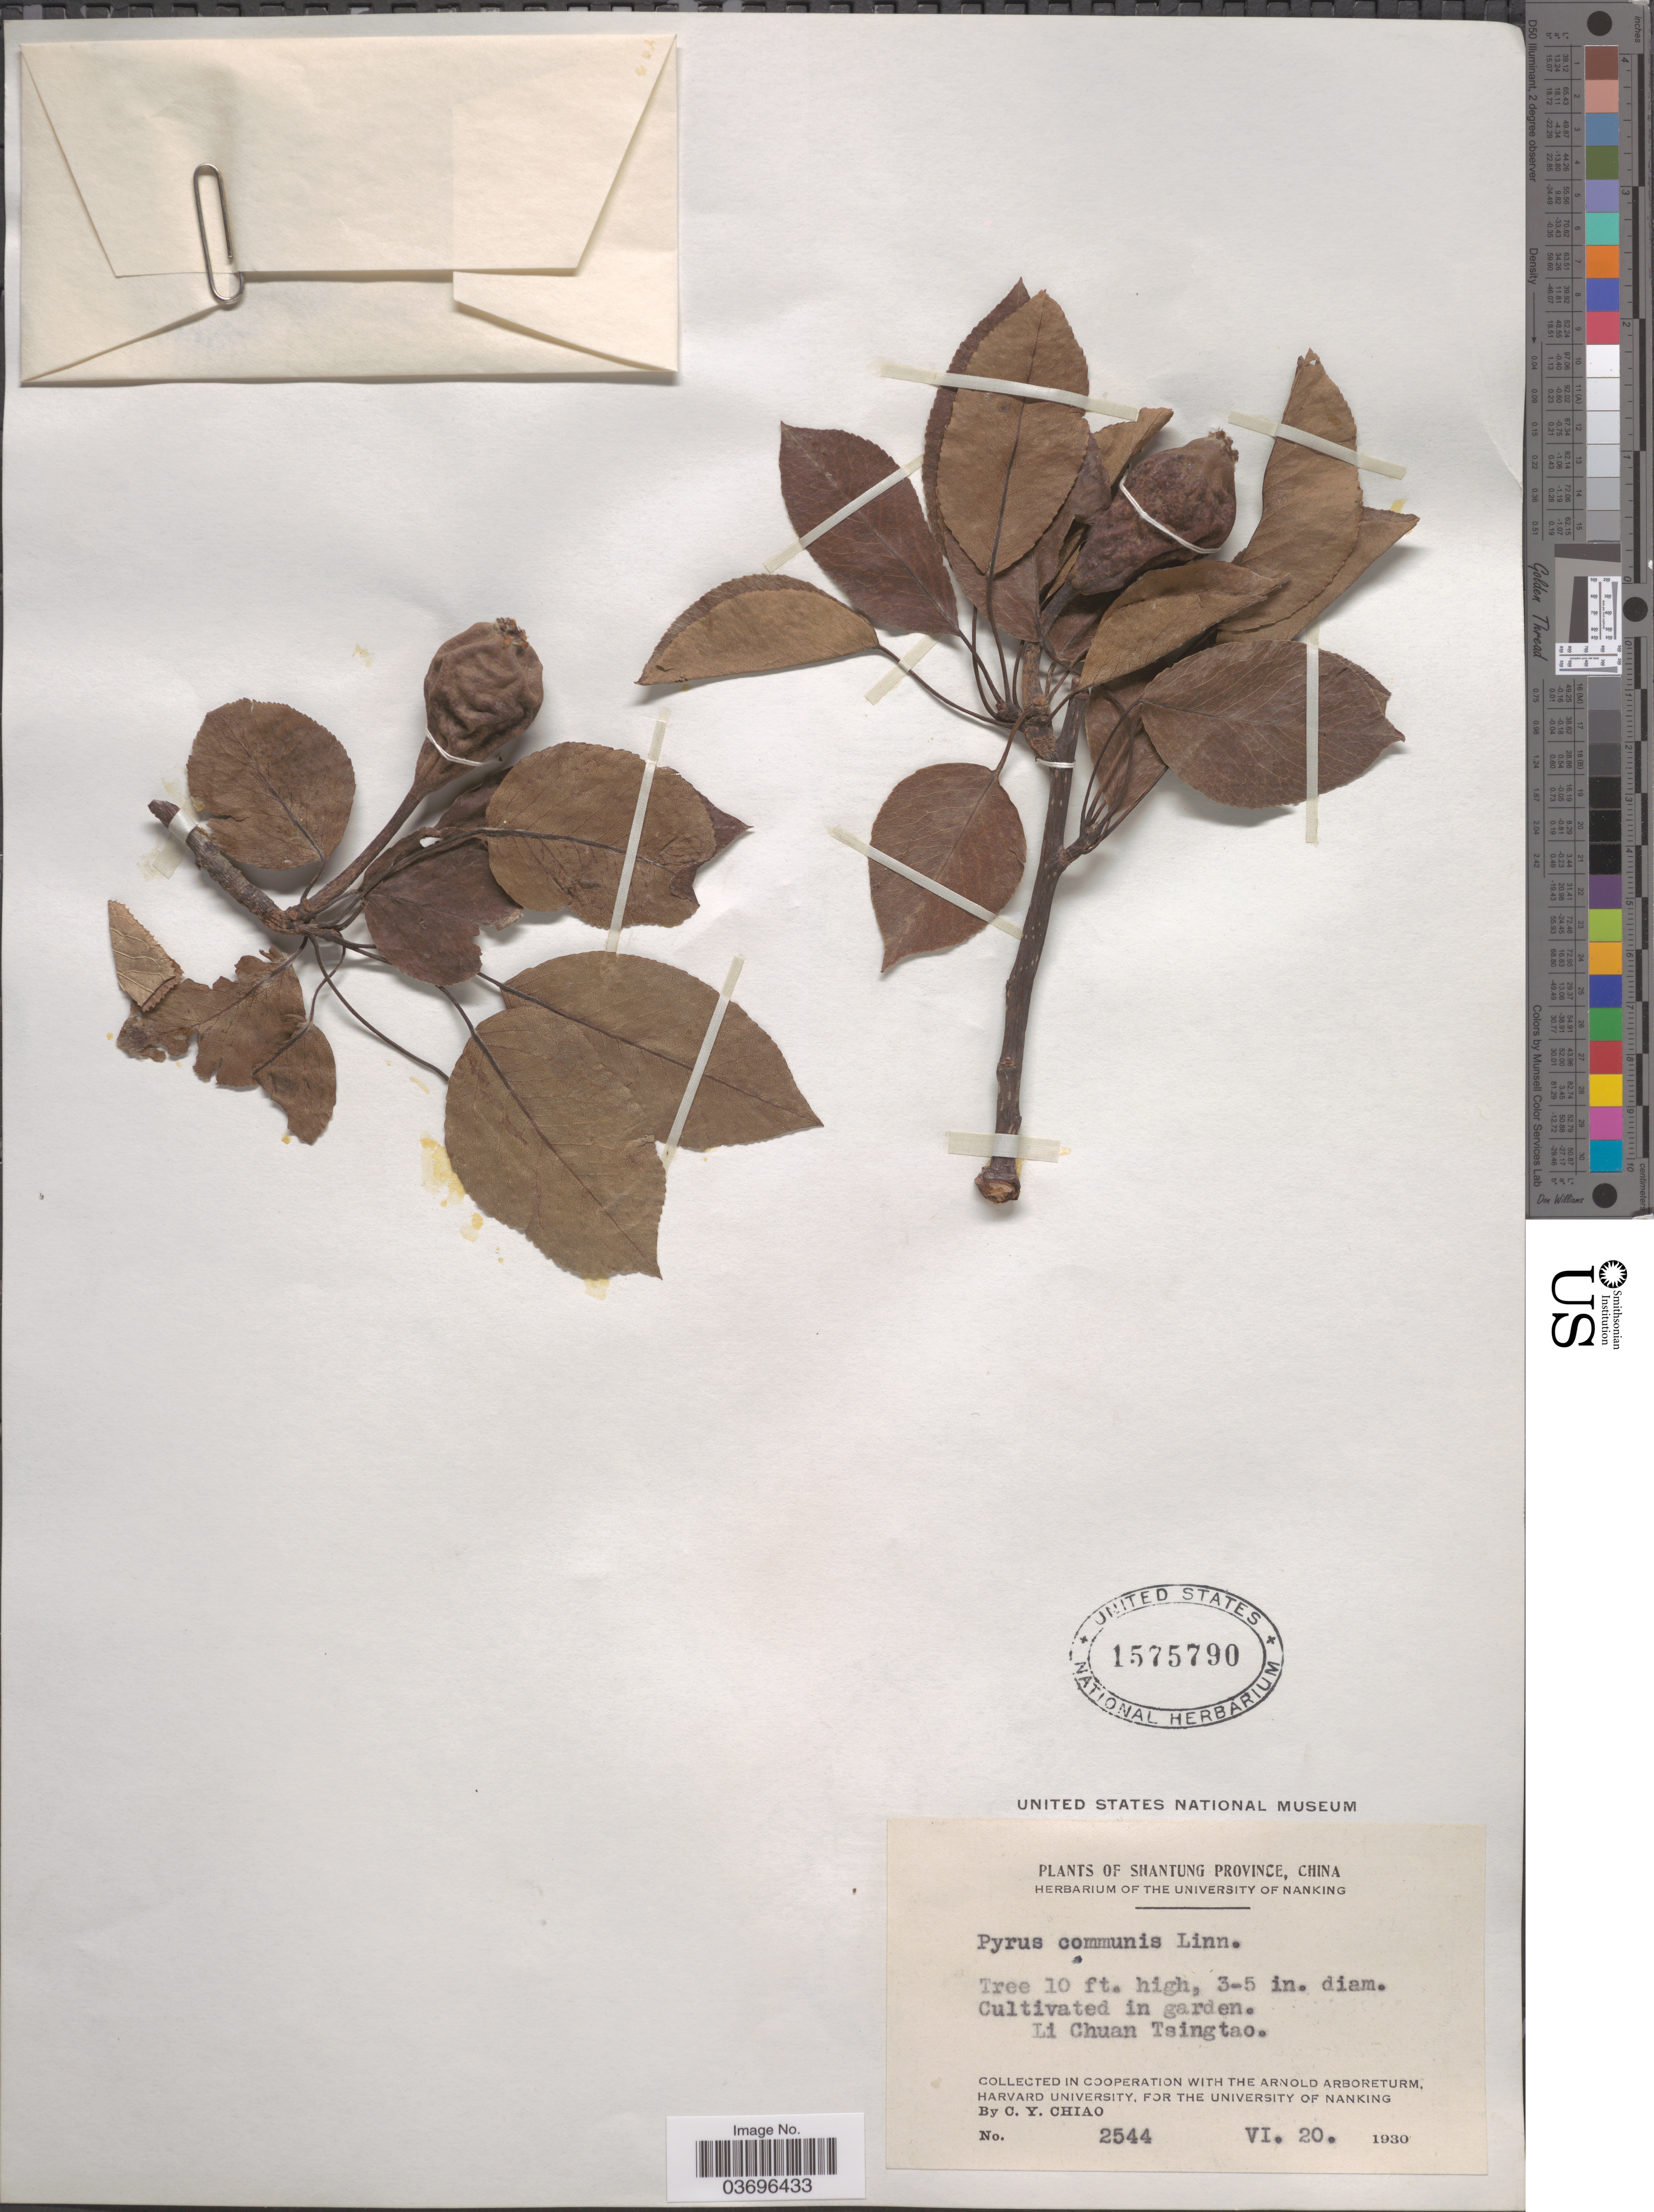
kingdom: Plantae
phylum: Tracheophyta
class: Magnoliopsida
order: Rosales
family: Rosaceae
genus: Pyrus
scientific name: Pyrus communis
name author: L.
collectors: C. Y. Chiao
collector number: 2544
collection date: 1930-06-20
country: China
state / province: Shandong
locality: Shantung Province. In garden. Li Chuan Tsingtao.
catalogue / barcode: US 1575790